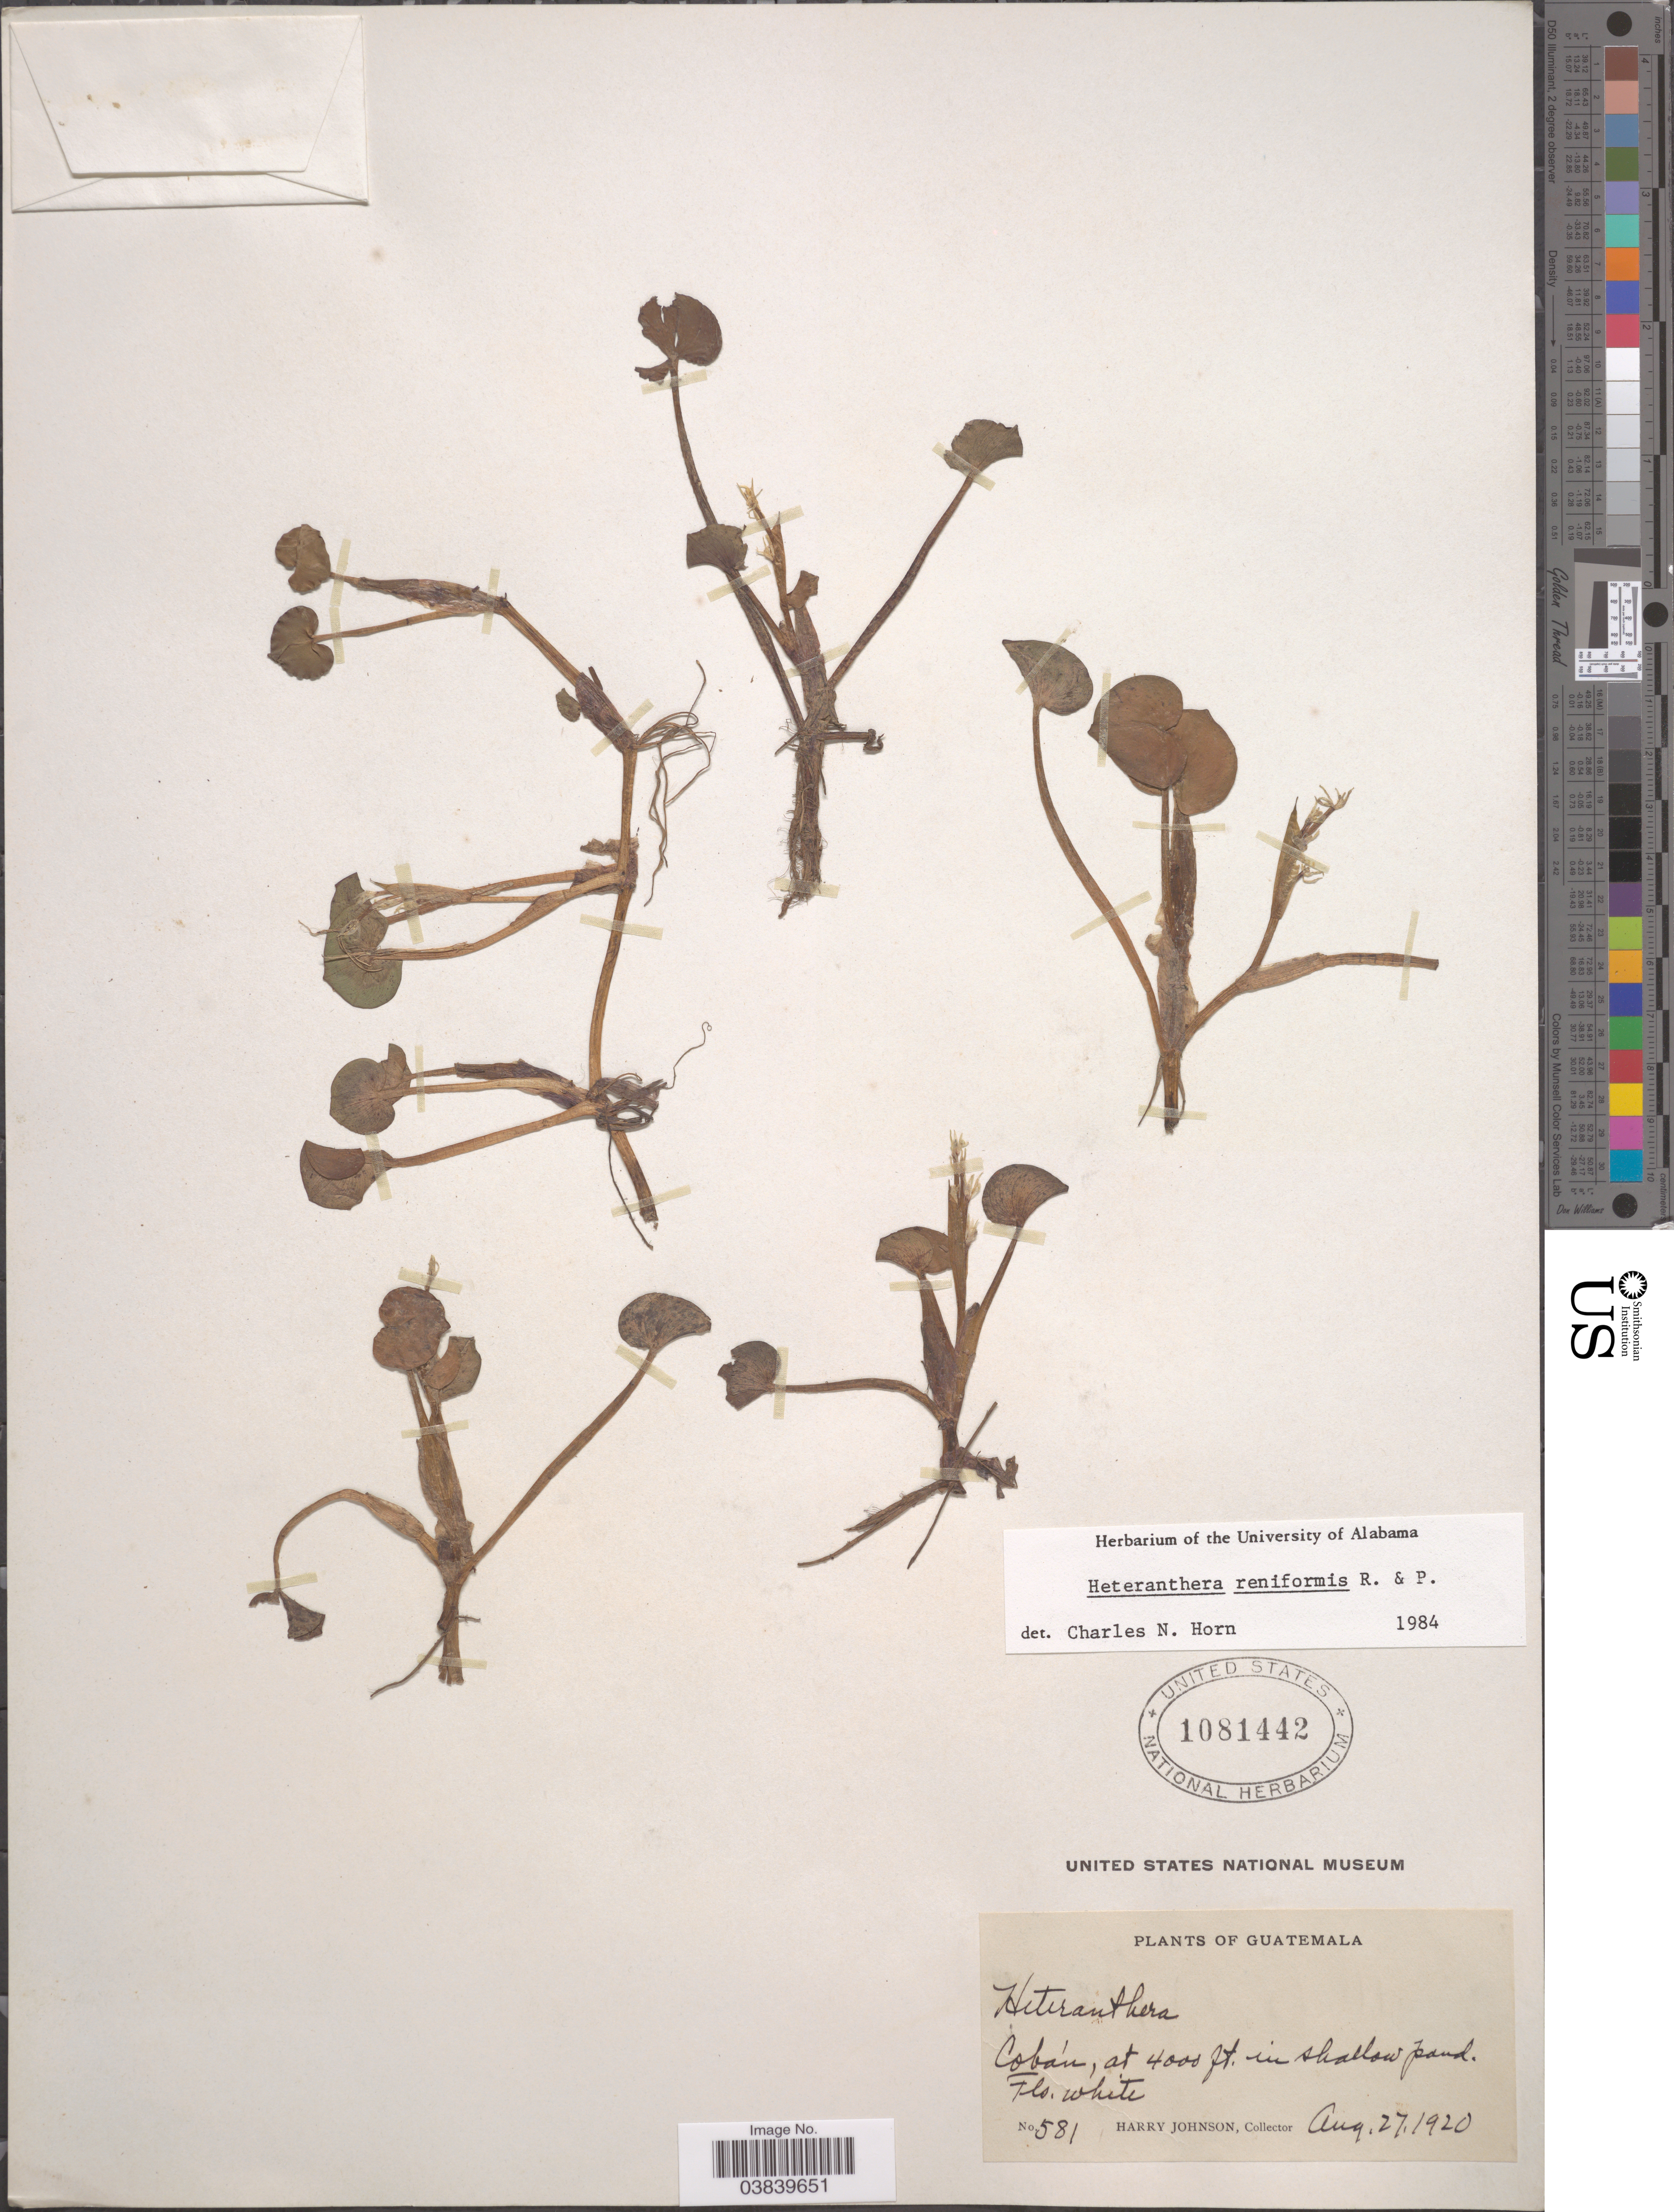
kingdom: Plantae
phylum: Tracheophyta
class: Liliopsida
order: Commelinales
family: Pontederiaceae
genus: Heteranthera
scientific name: Heteranthera reniformis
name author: Ruiz & Pav.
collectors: H. Johnson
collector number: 581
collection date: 1920-08-27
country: Guatemala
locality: Cobán.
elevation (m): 1219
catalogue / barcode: US 1081442